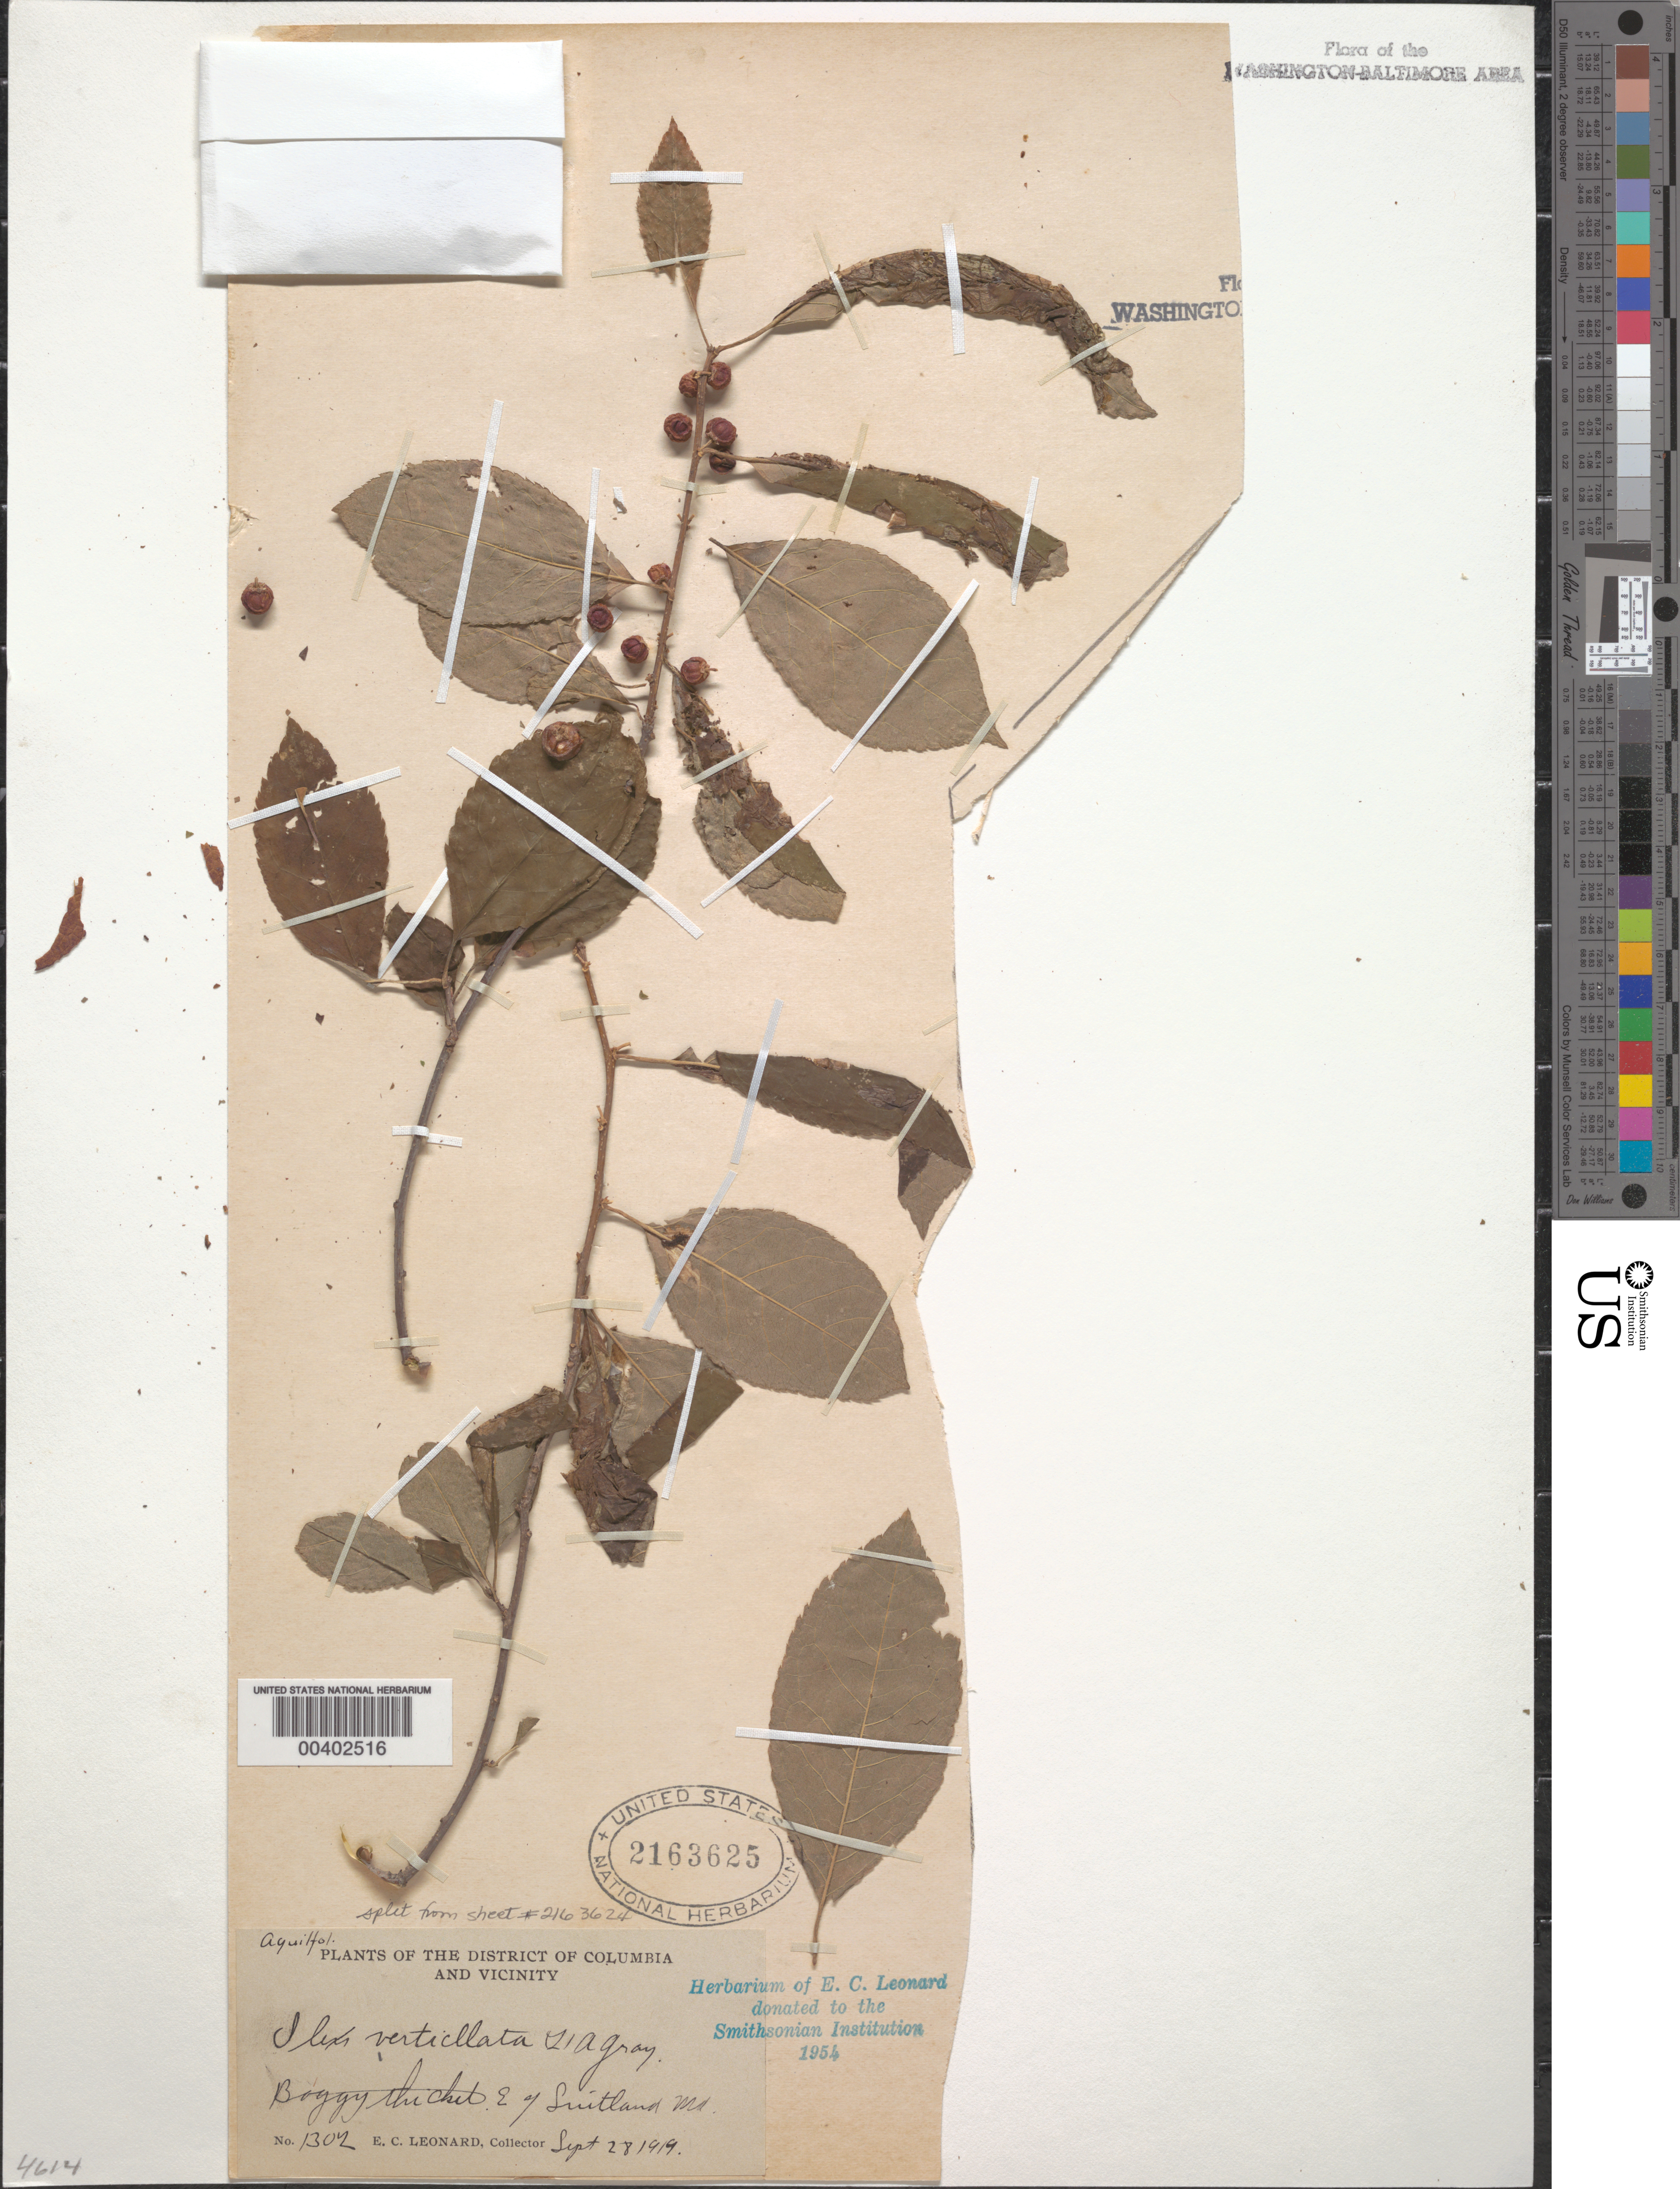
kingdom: Plantae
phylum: Tracheophyta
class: Magnoliopsida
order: Aquifoliales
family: Aquifoliaceae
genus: Ilex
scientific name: Ilex verticillata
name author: (L.) A. Gray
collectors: E. C. Leonard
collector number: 1302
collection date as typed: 28 Sep 1919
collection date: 1919-09-28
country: United States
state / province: Maryland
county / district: Prince George's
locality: E of Suitland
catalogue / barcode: US 2163625